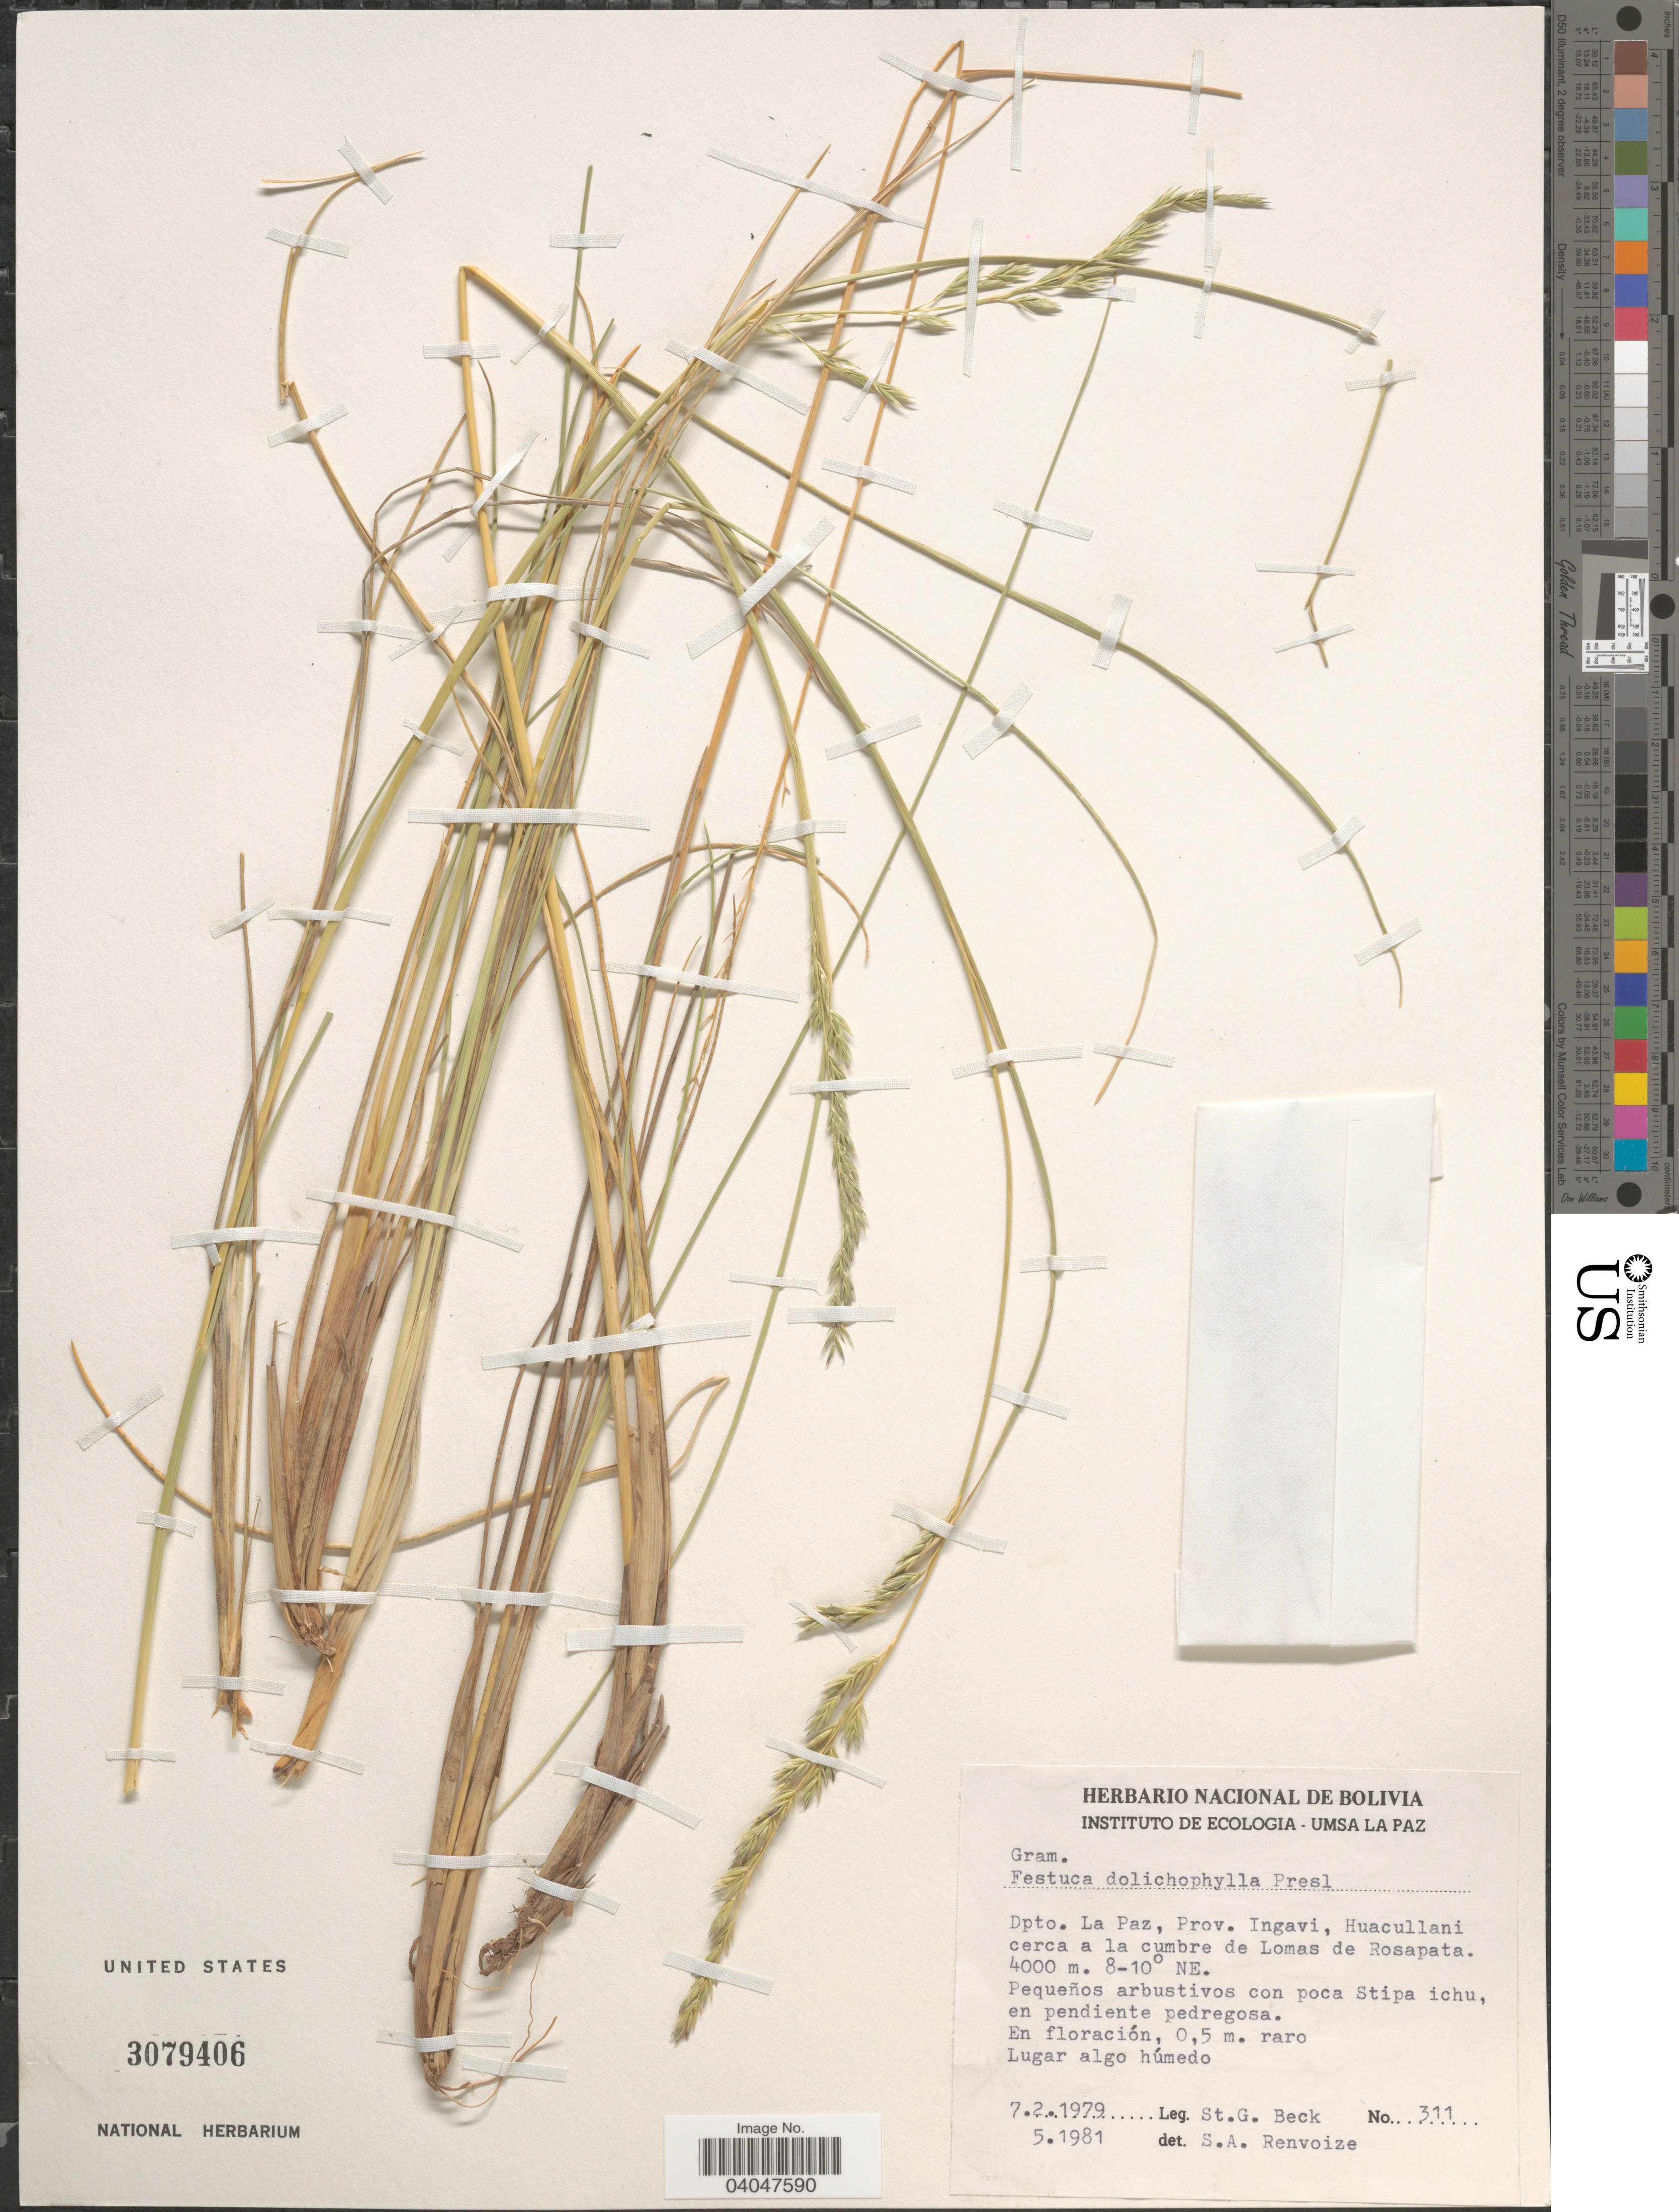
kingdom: Plantae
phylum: Tracheophyta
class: Liliopsida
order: Poales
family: Poaceae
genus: Festuca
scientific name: Festuca dolichophylla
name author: J. Presl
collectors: S. G. Beck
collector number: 311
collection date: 1979-02-07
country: Bolivia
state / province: La Paz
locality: Dpto. La Paz, Prov. Ingavi, Huacullani cerca a la cumbre de Lomas de Rosapata. 8-10º NE.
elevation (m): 4000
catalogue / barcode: US 3079406